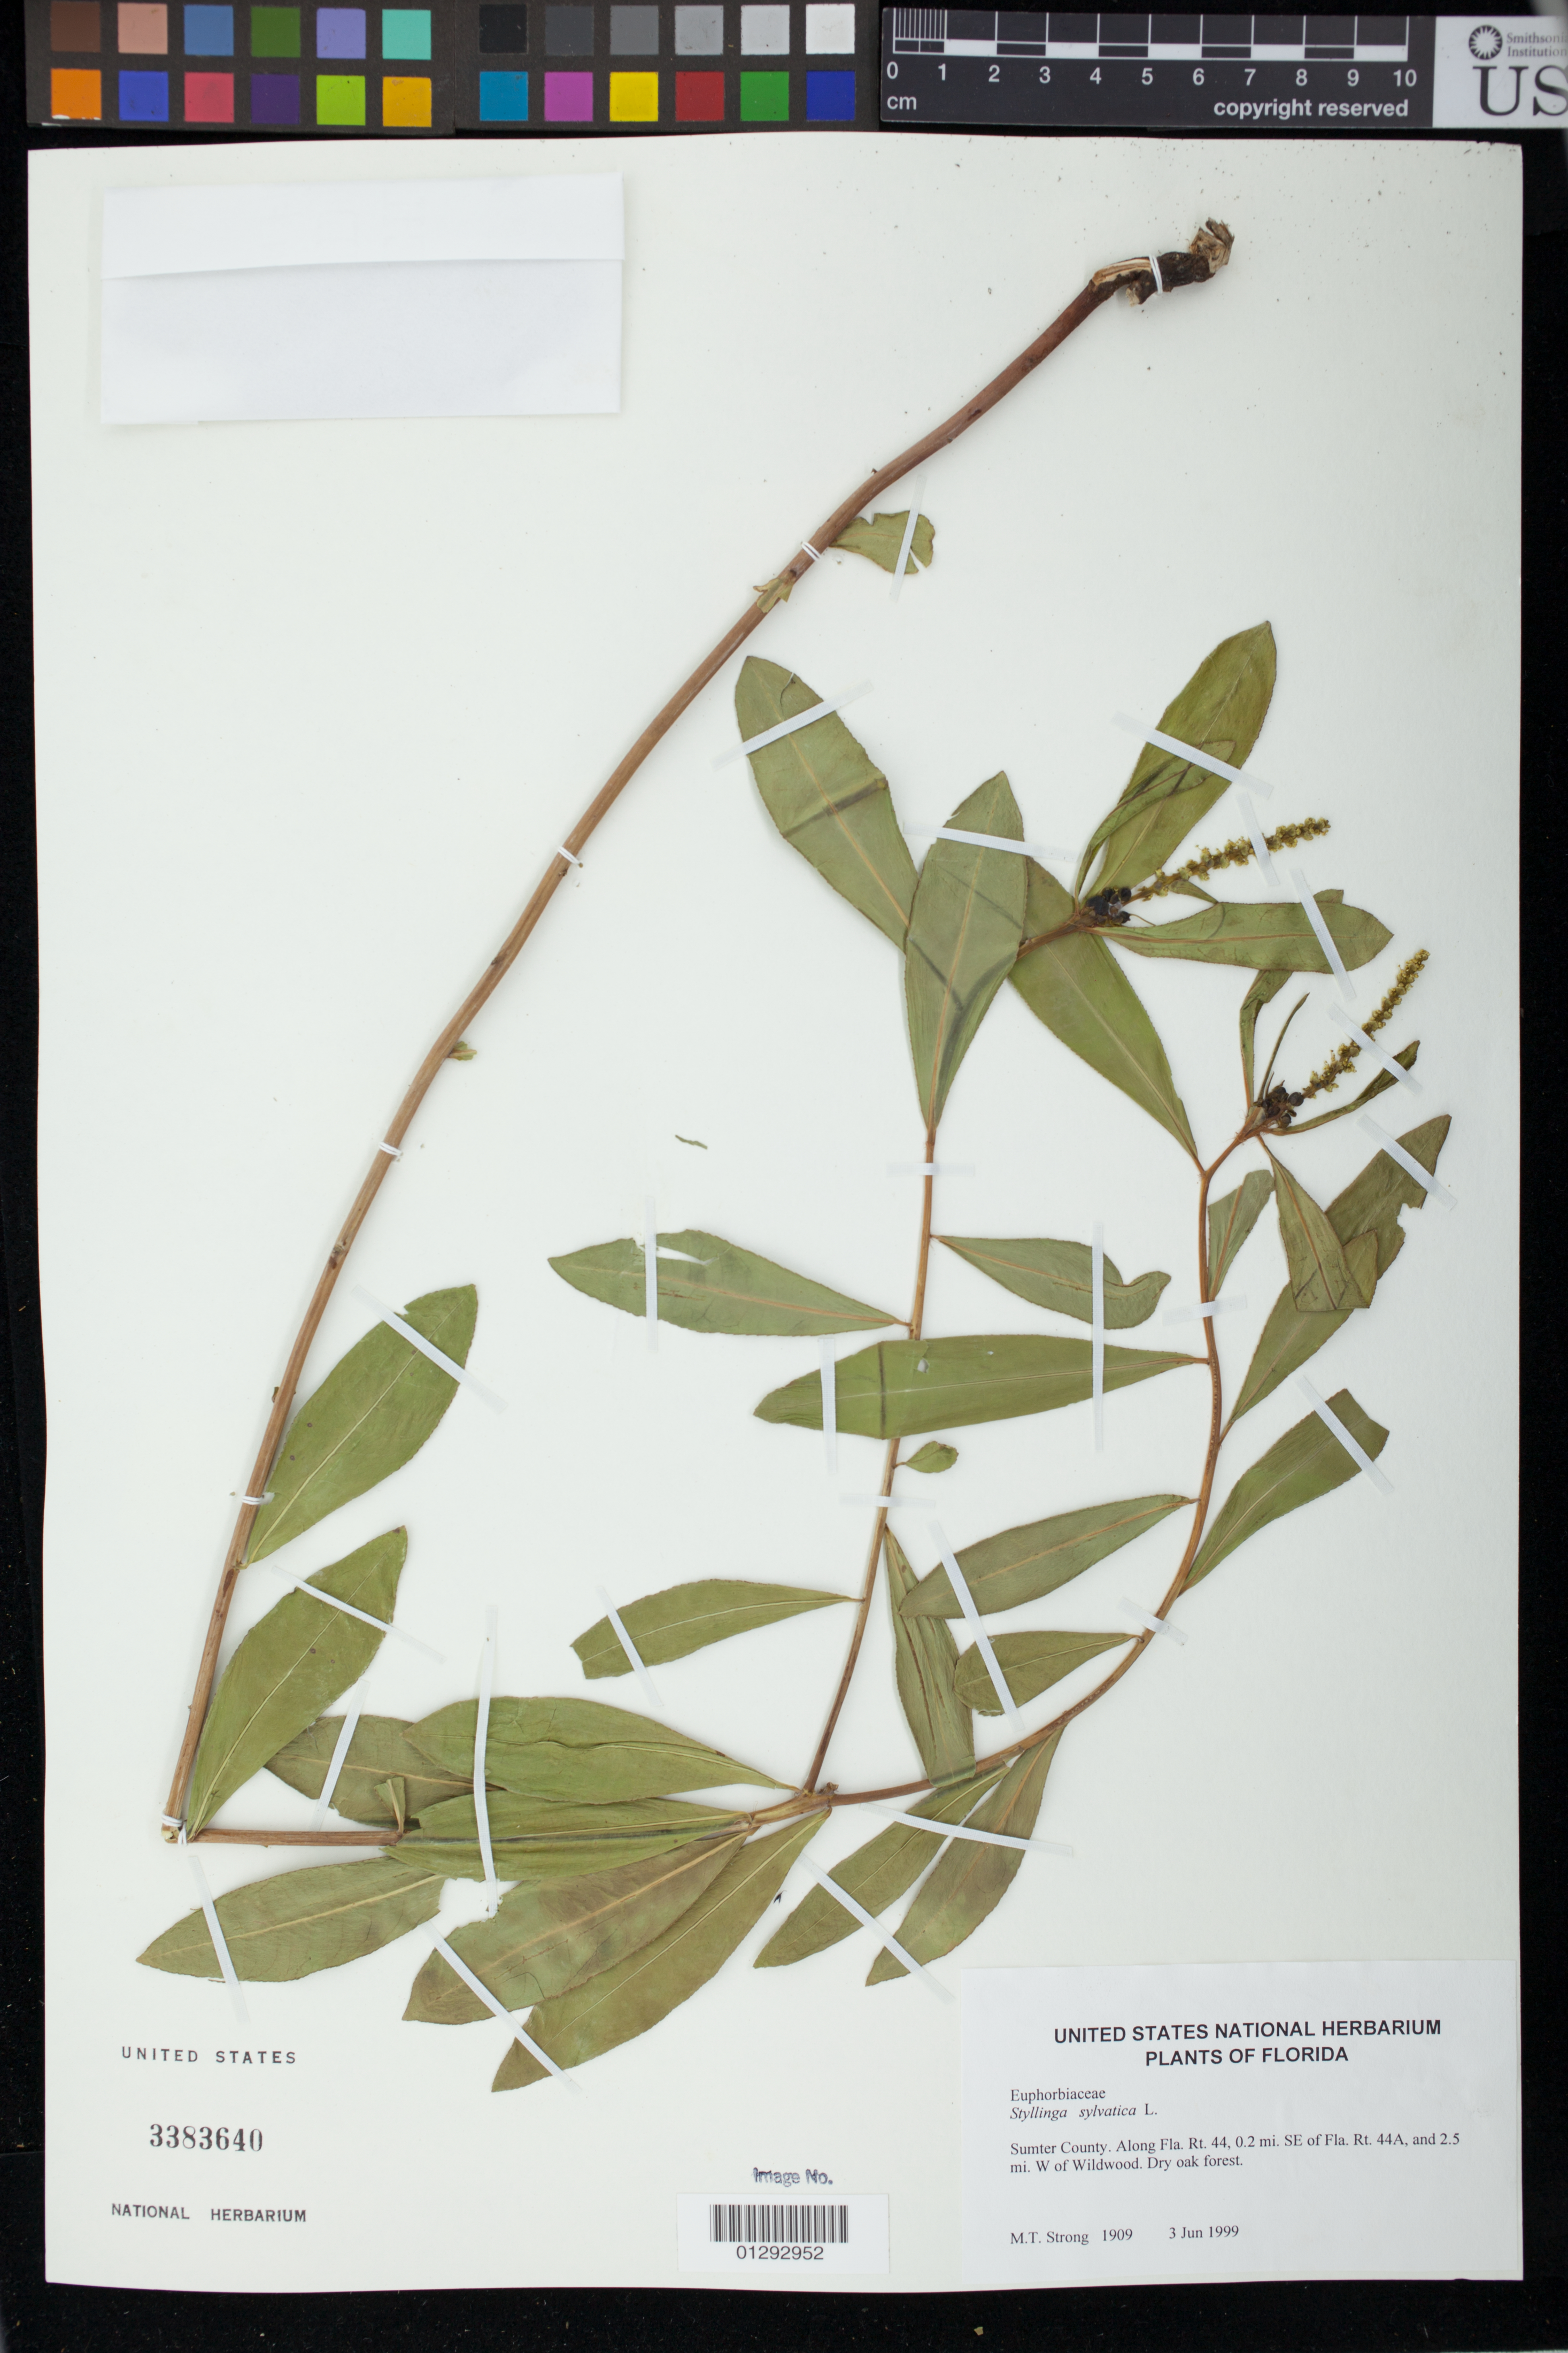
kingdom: Plantae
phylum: Tracheophyta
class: Magnoliopsida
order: Malpighiales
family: Euphorbiaceae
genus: Stillingia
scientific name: Stillingia sylvatica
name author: L.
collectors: M. T. Strong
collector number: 1909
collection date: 1999-06-03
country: United States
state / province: Florida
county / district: Sumter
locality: Along Fla. Rt. 44, 0.2 mi. SE of Fla. Rt. 44A, and 2.5 mi. W of Wildwood. Dry oak forest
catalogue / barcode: US 3383640